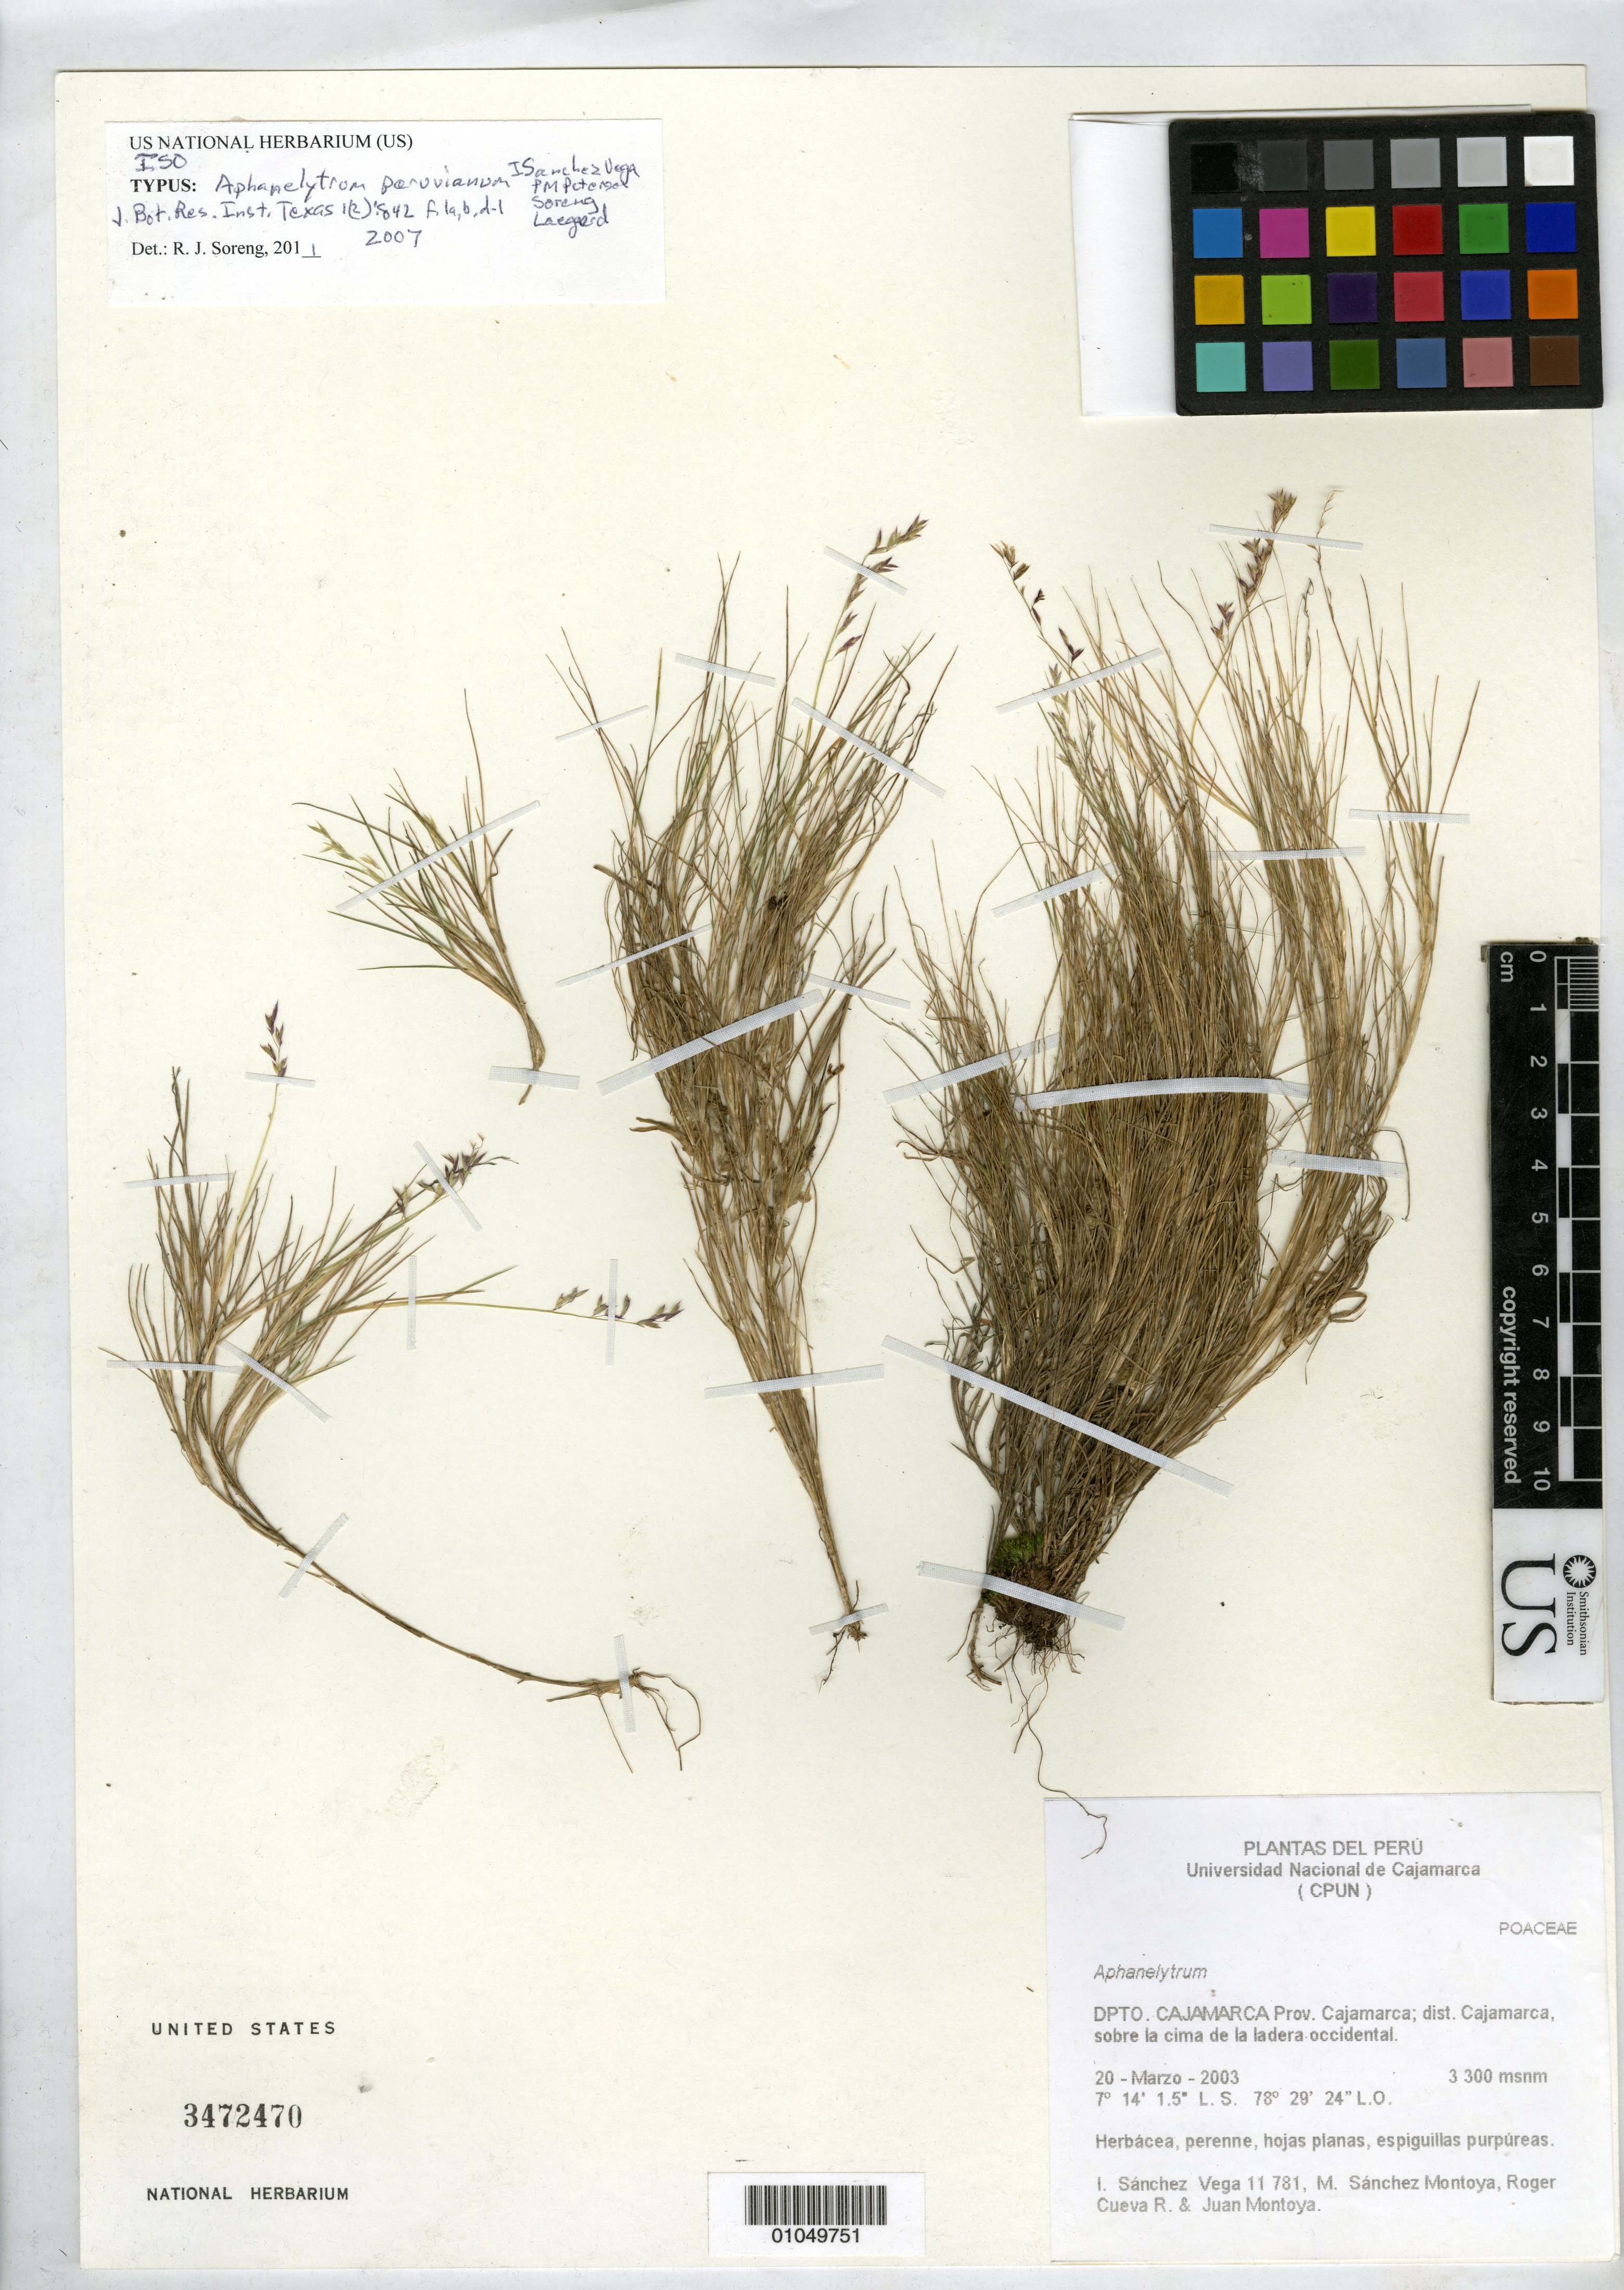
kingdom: Plantae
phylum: Tracheophyta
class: Liliopsida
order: Poales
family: Poaceae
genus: Aphanelytrum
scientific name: Aphanelytrum peruvianum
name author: Sánchez Vega et al.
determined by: Soreng, Robert J., Research Associate (BOT), Smithsonian Institution - National Museum of Natural History (UNITED STATES)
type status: Isotype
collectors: I. Sánchez Vega & et al.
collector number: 11781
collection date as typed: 20 Mar 2003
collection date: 2003-03-20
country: Peru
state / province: Cajamarca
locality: Dpto. Cajamarca, Prov. Cajamarca; dist. Cajamarca, sobre la cima de la ladera occidental.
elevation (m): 3300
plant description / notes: Protologue (mis) cites collection number as "11718".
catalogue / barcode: US 3472470